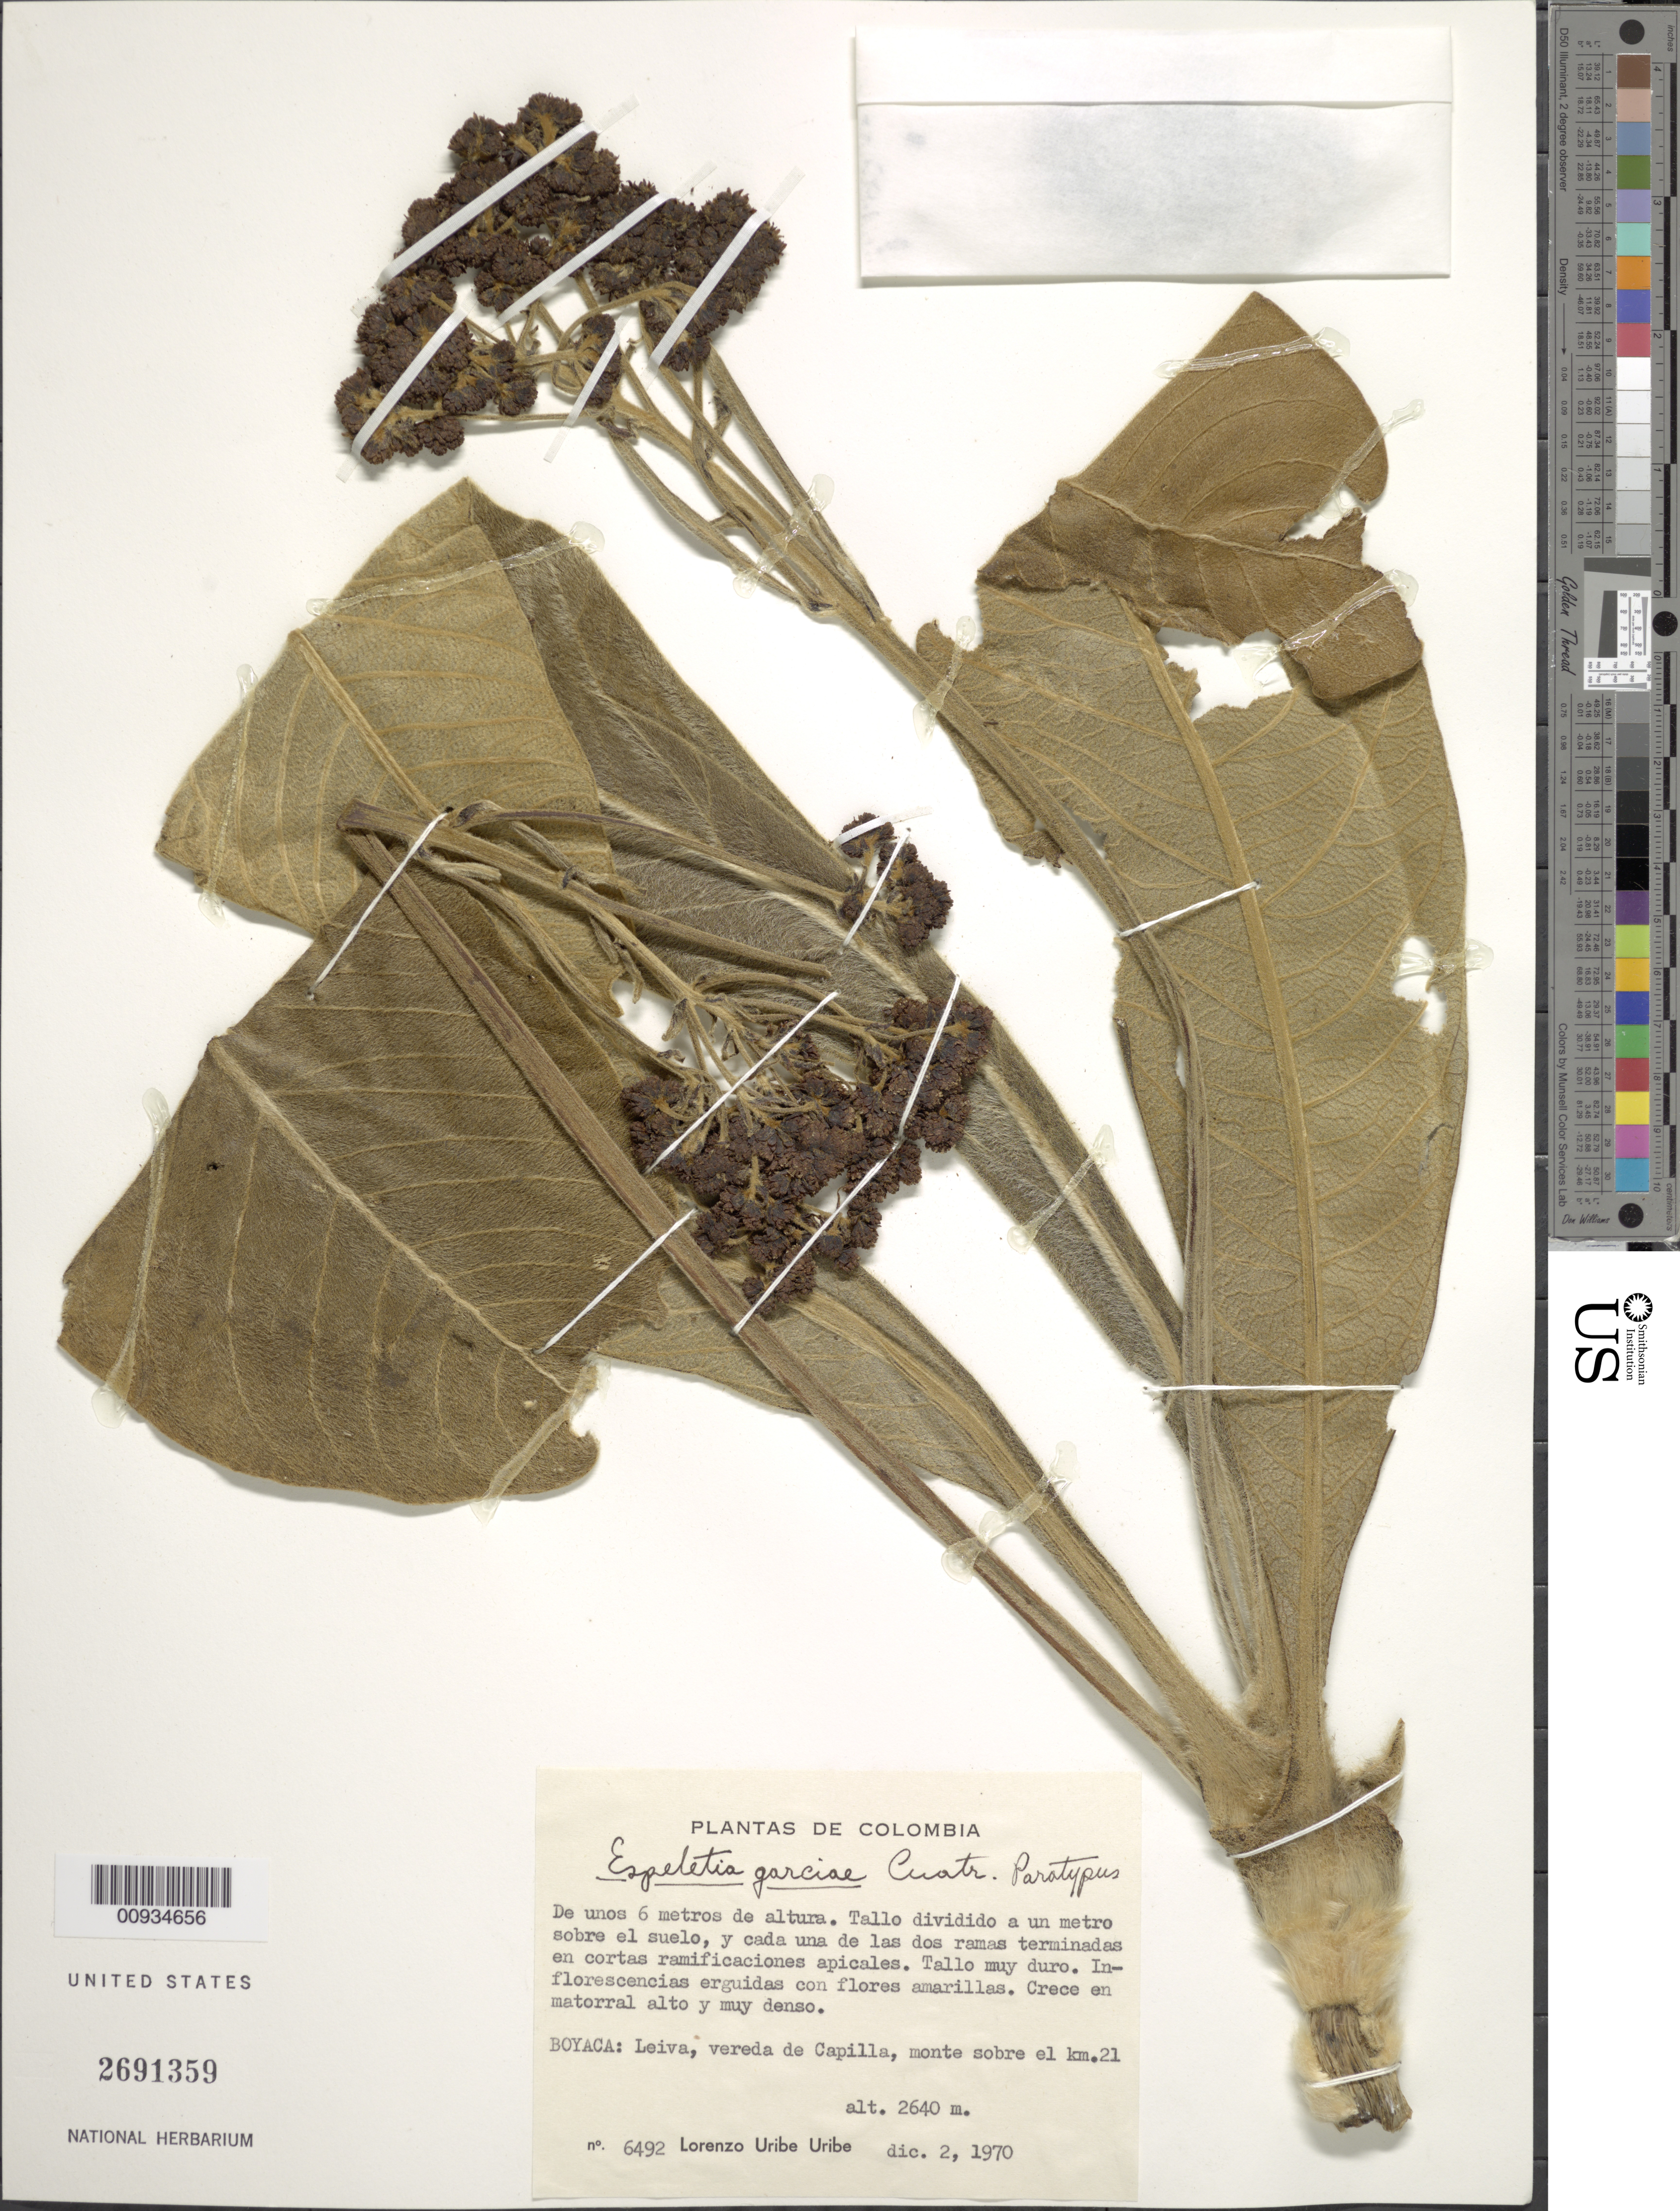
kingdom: Plantae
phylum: Tracheophyta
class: Magnoliopsida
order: Asterales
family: Asteraceae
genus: Espeletiopsis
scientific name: Espeletiopsis garciae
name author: (Cuatrec.) Cuatrec.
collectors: J. Cuatrecasas & R. Jaramillo M.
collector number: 28748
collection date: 1973-04-09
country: Colombia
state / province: Norte de Santander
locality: Norte de Santander: Paramo del Romeral, hjoya del rio Cucutilla,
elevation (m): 3800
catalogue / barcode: US 2691359